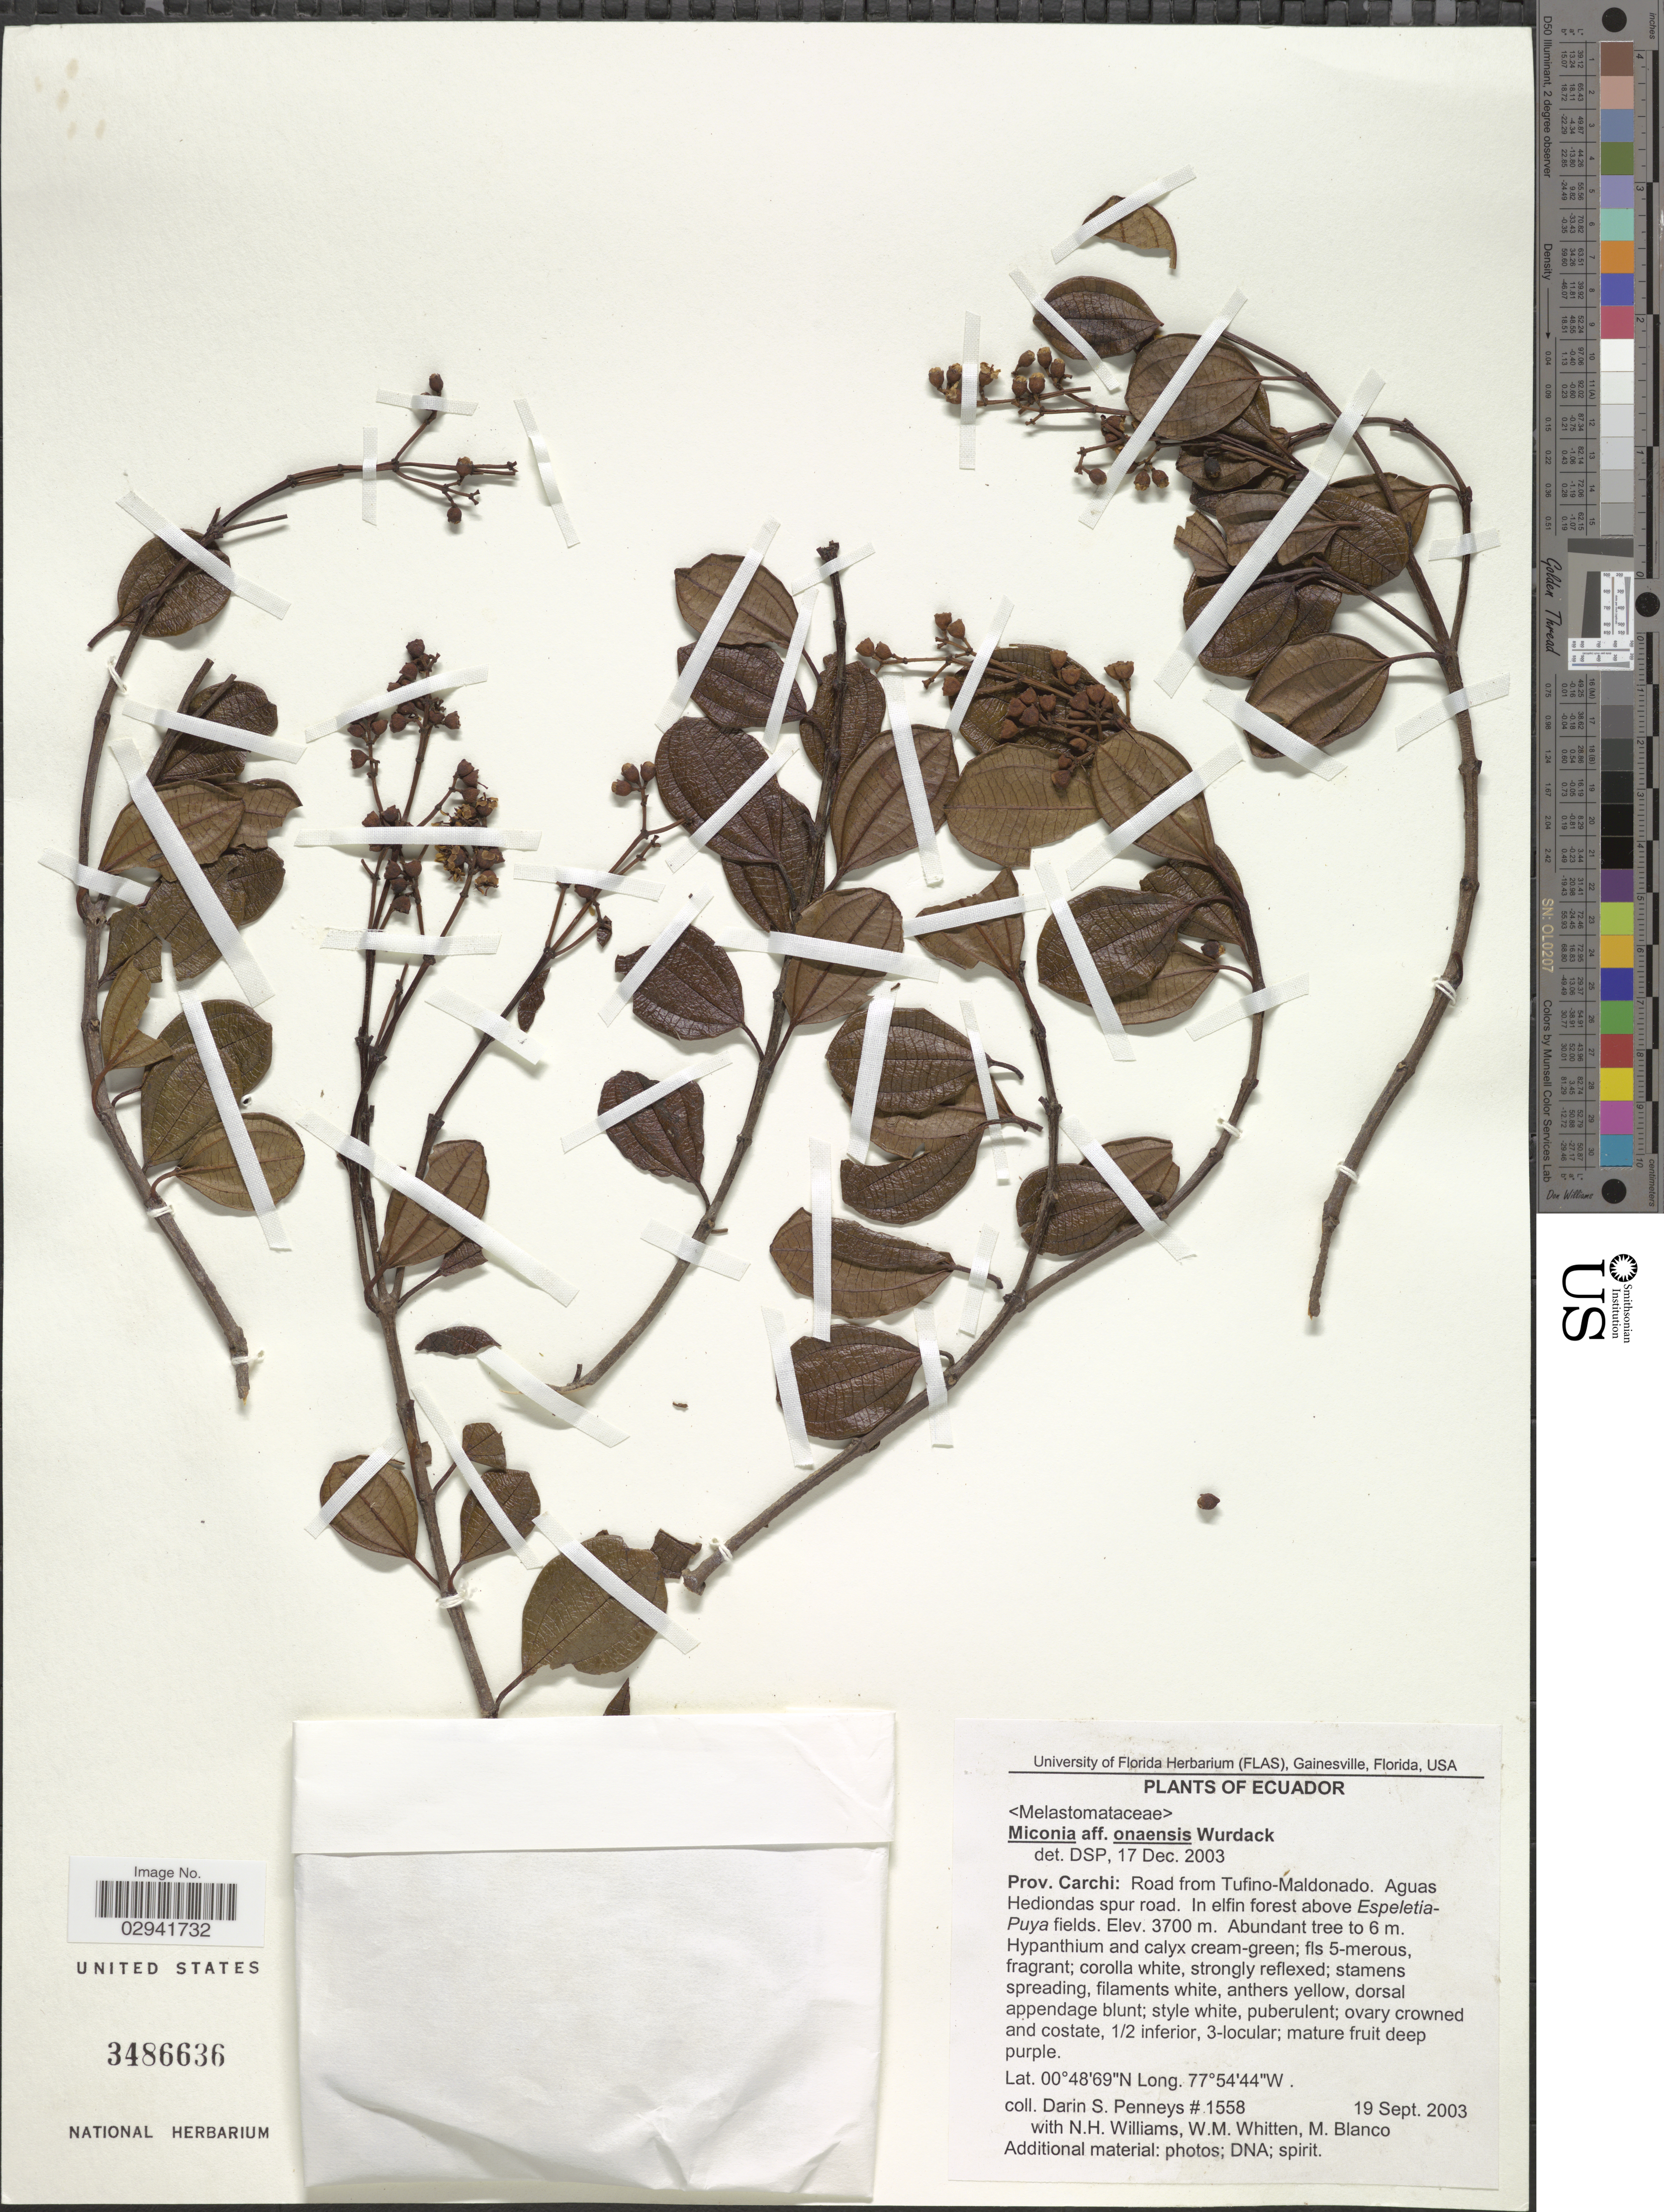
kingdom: Plantae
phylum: Tracheophyta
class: Magnoliopsida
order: Myrtales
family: Melastomataceae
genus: Miconia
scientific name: Miconia onaensis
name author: Wurdack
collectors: D. S. Penneys, N. H. Williams, W. M. Whitten & M. Blanco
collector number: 1558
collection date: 2003-09-19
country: Ecuador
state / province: Carchi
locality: Prov. Carchi: Road from Tufino-Maldonado. Aguas Hediondas spur road. In elfin forest above Espeletia-Puya fields.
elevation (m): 3700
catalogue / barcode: US 3486636